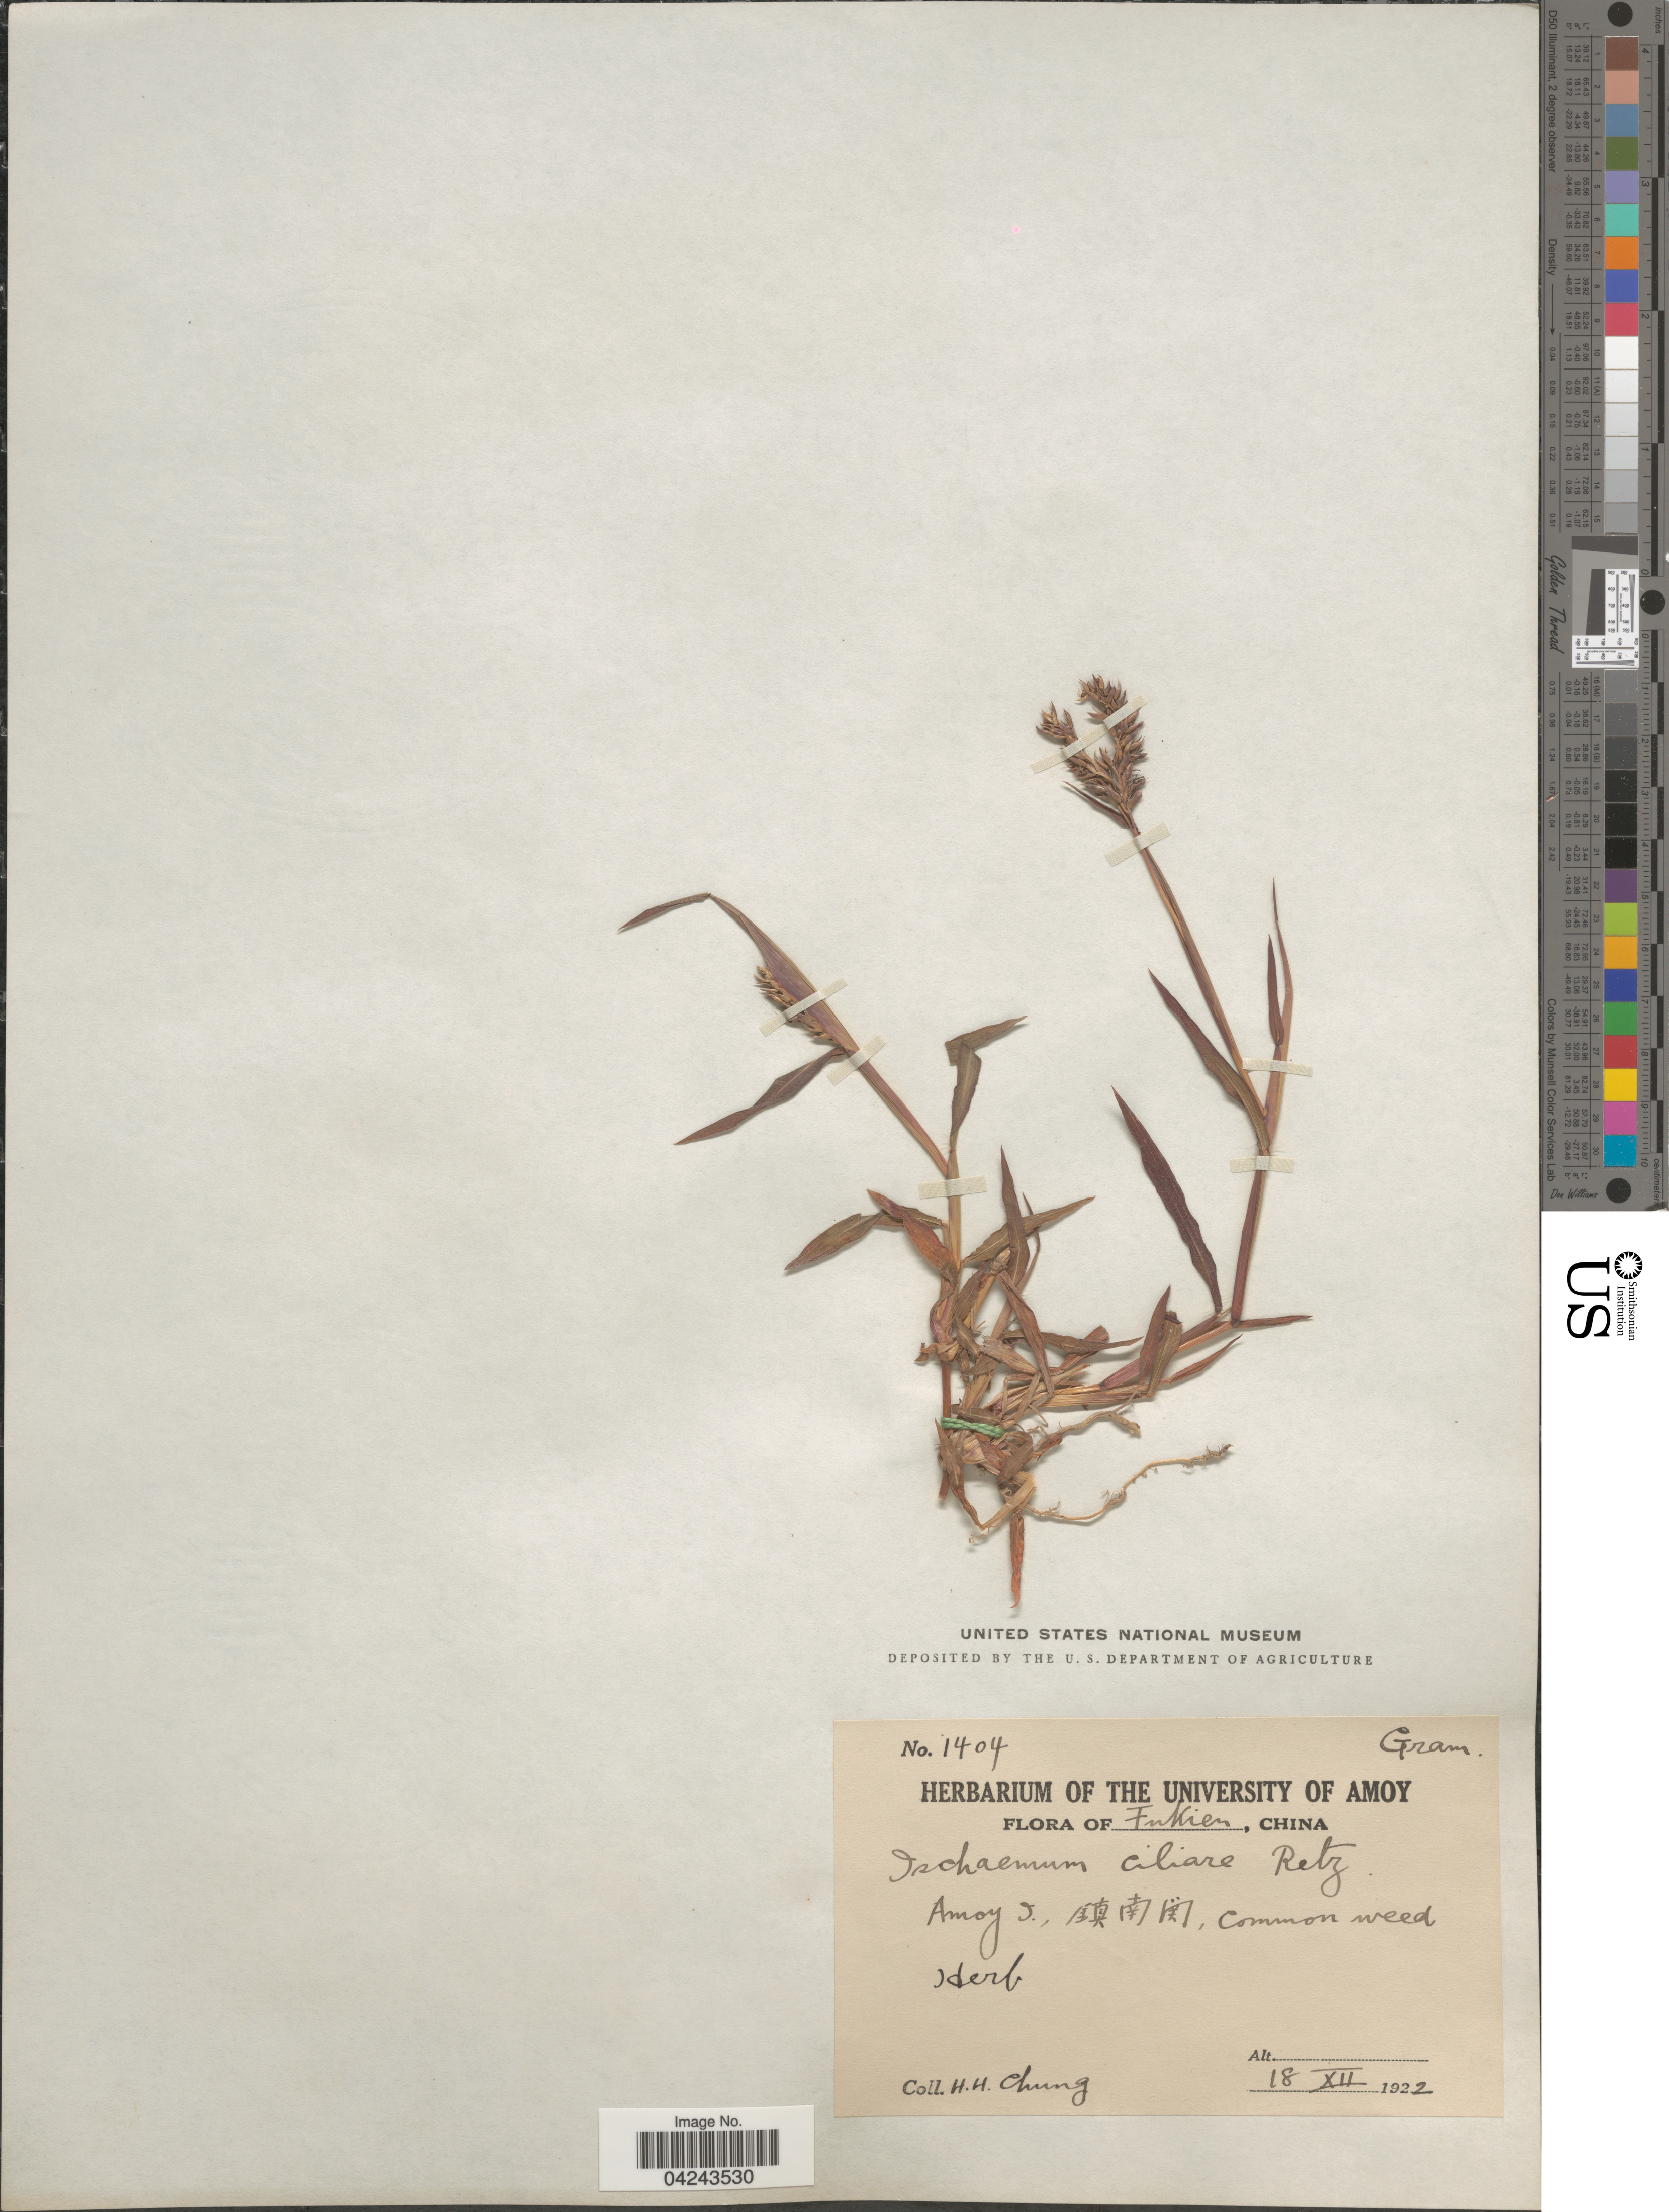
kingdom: Plantae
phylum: Tracheophyta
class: Liliopsida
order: Poales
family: Poaceae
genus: Ischaemum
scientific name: Ischaemum ciliare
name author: Retz.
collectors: H. Chung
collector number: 1404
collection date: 1922-12-18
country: China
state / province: Fujian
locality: Fukien. Amoy I., X,.